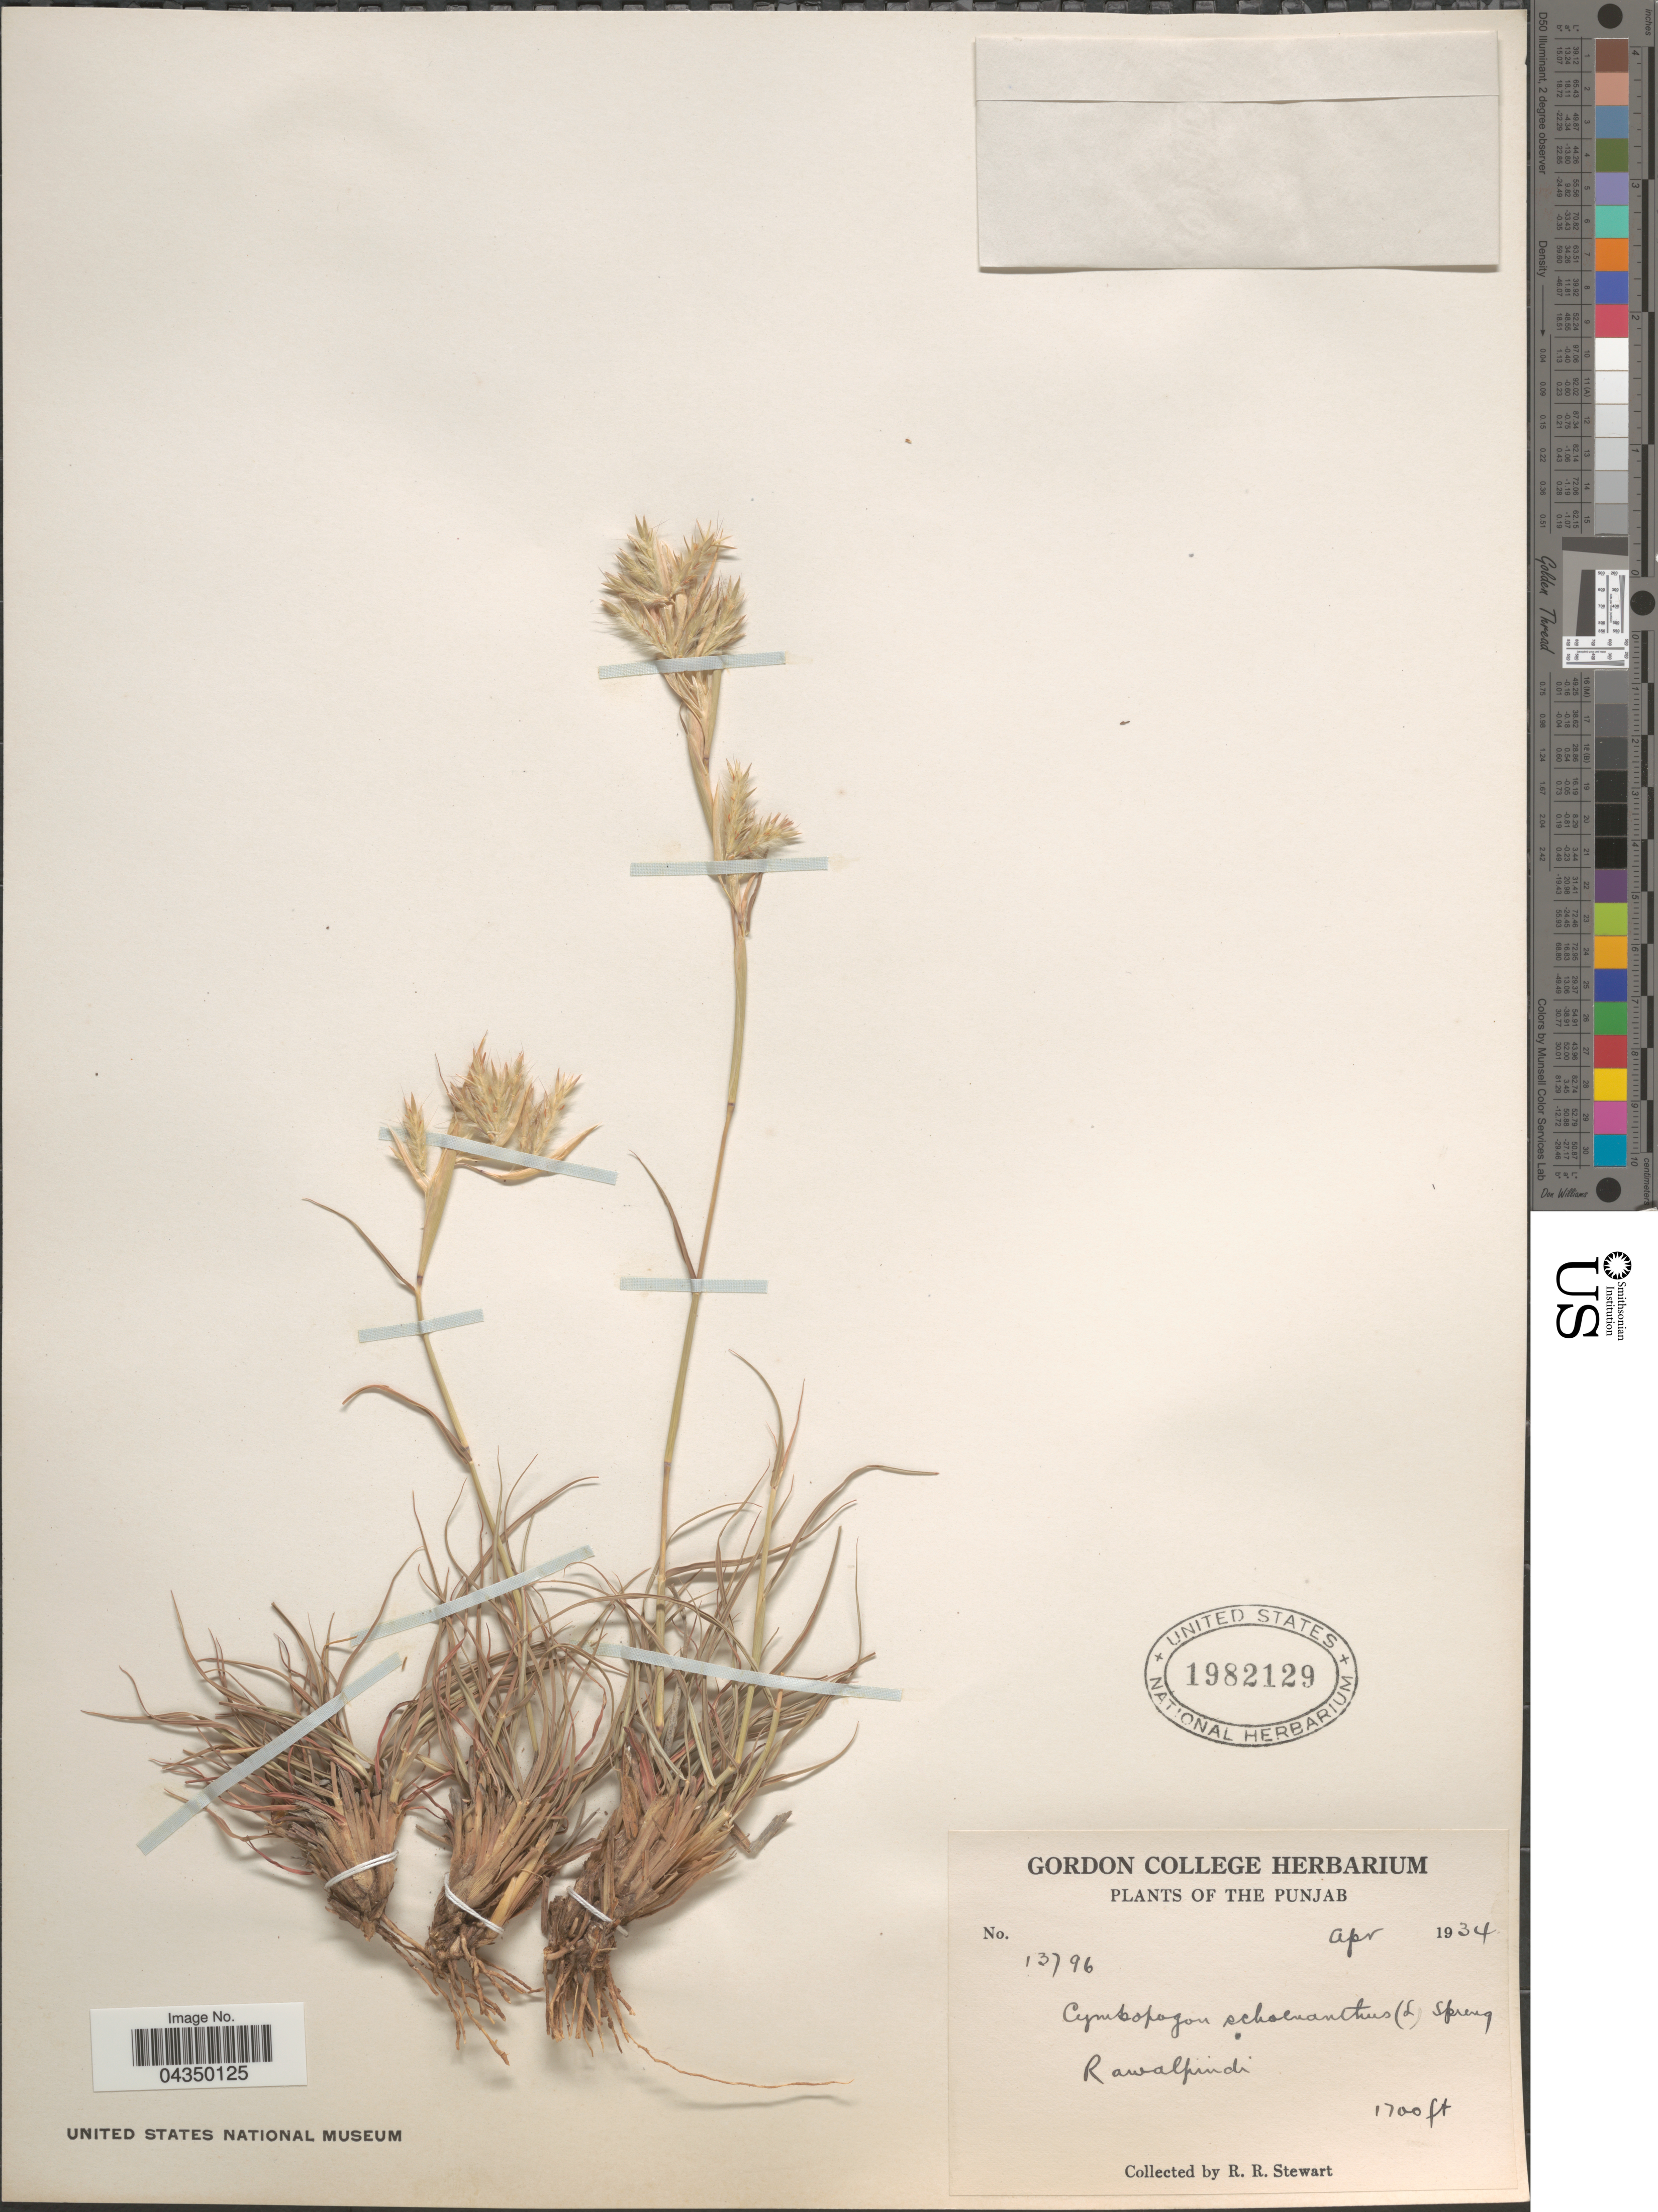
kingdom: Plantae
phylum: Tracheophyta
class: Liliopsida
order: Poales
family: Poaceae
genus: Cymbopogon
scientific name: Cymbopogon schoenanthus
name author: (L.) Spreng.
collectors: R. Stewart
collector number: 13796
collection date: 1934-04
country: Pakistan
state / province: Punjab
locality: Rawalpindi.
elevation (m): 518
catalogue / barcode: US 1982129